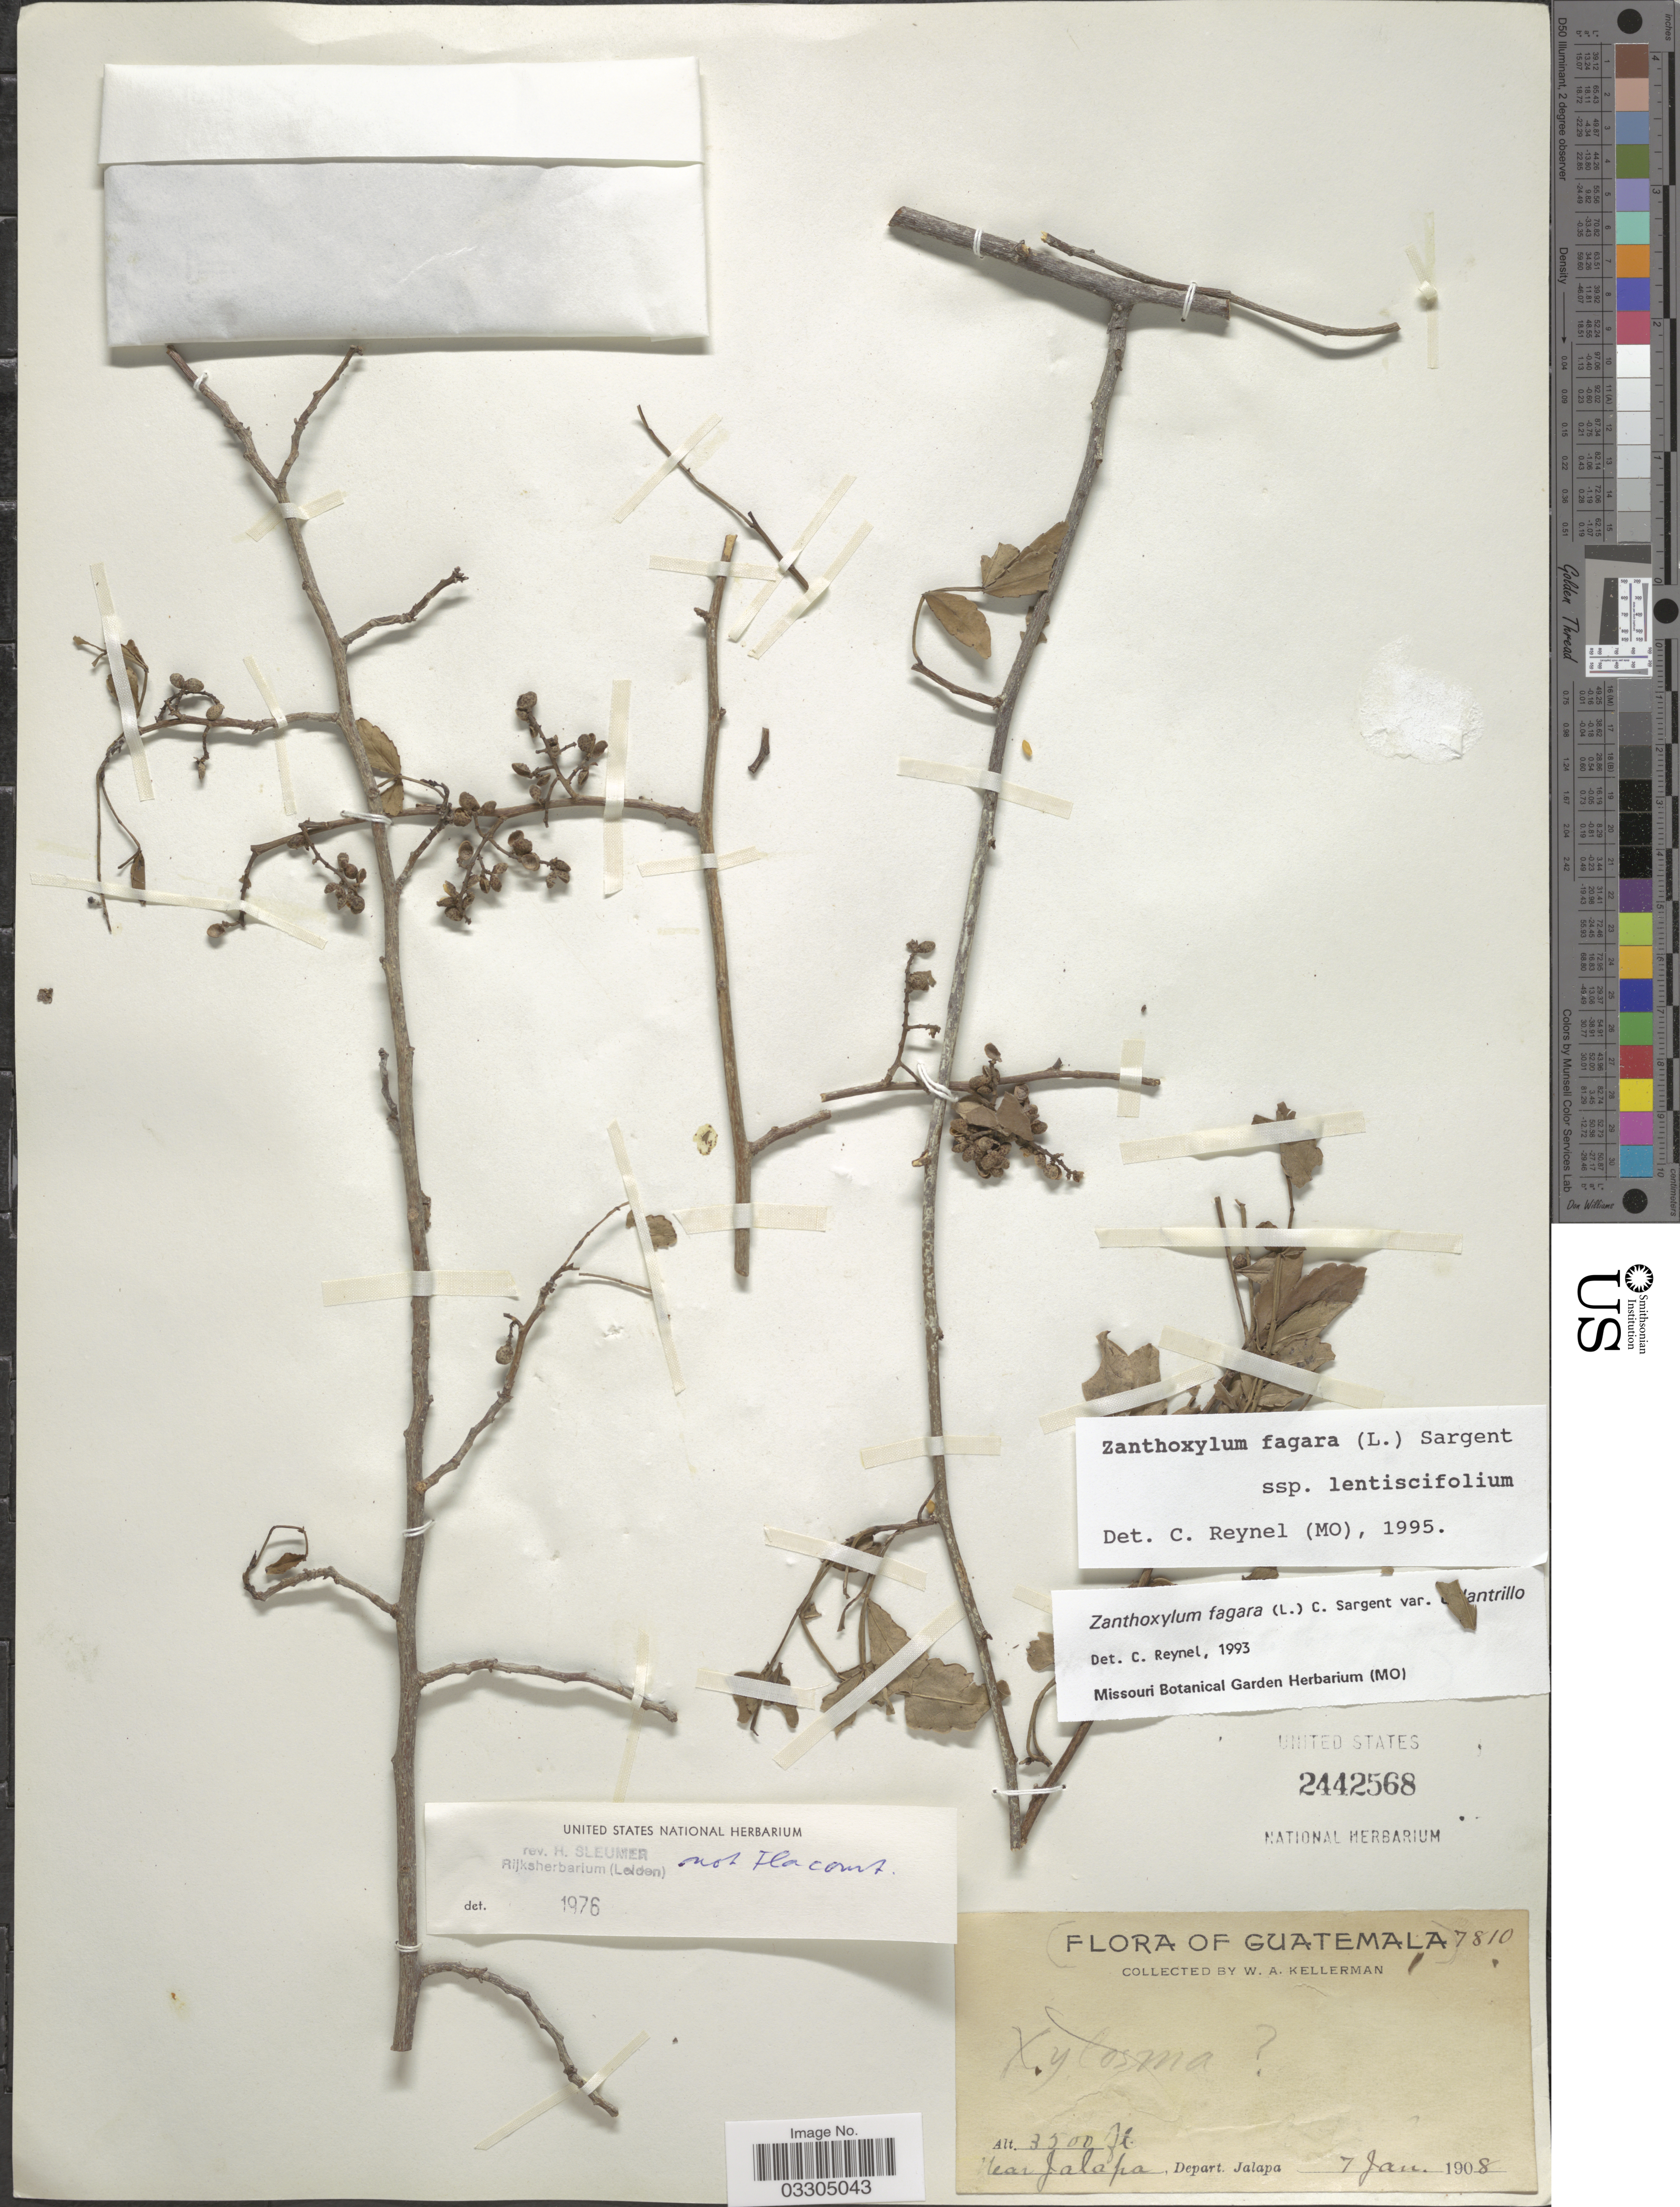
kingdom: Plantae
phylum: Tracheophyta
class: Magnoliopsida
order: Sapindales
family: Rutaceae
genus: Zanthoxylum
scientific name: Zanthoxylum fagara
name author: (L.) Sarg.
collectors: W. Kellerman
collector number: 7810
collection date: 1908-01-07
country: Guatemala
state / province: Jalapa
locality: Near Jalapa, Depart. Jalapa.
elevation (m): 1067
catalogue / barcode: US 2442568